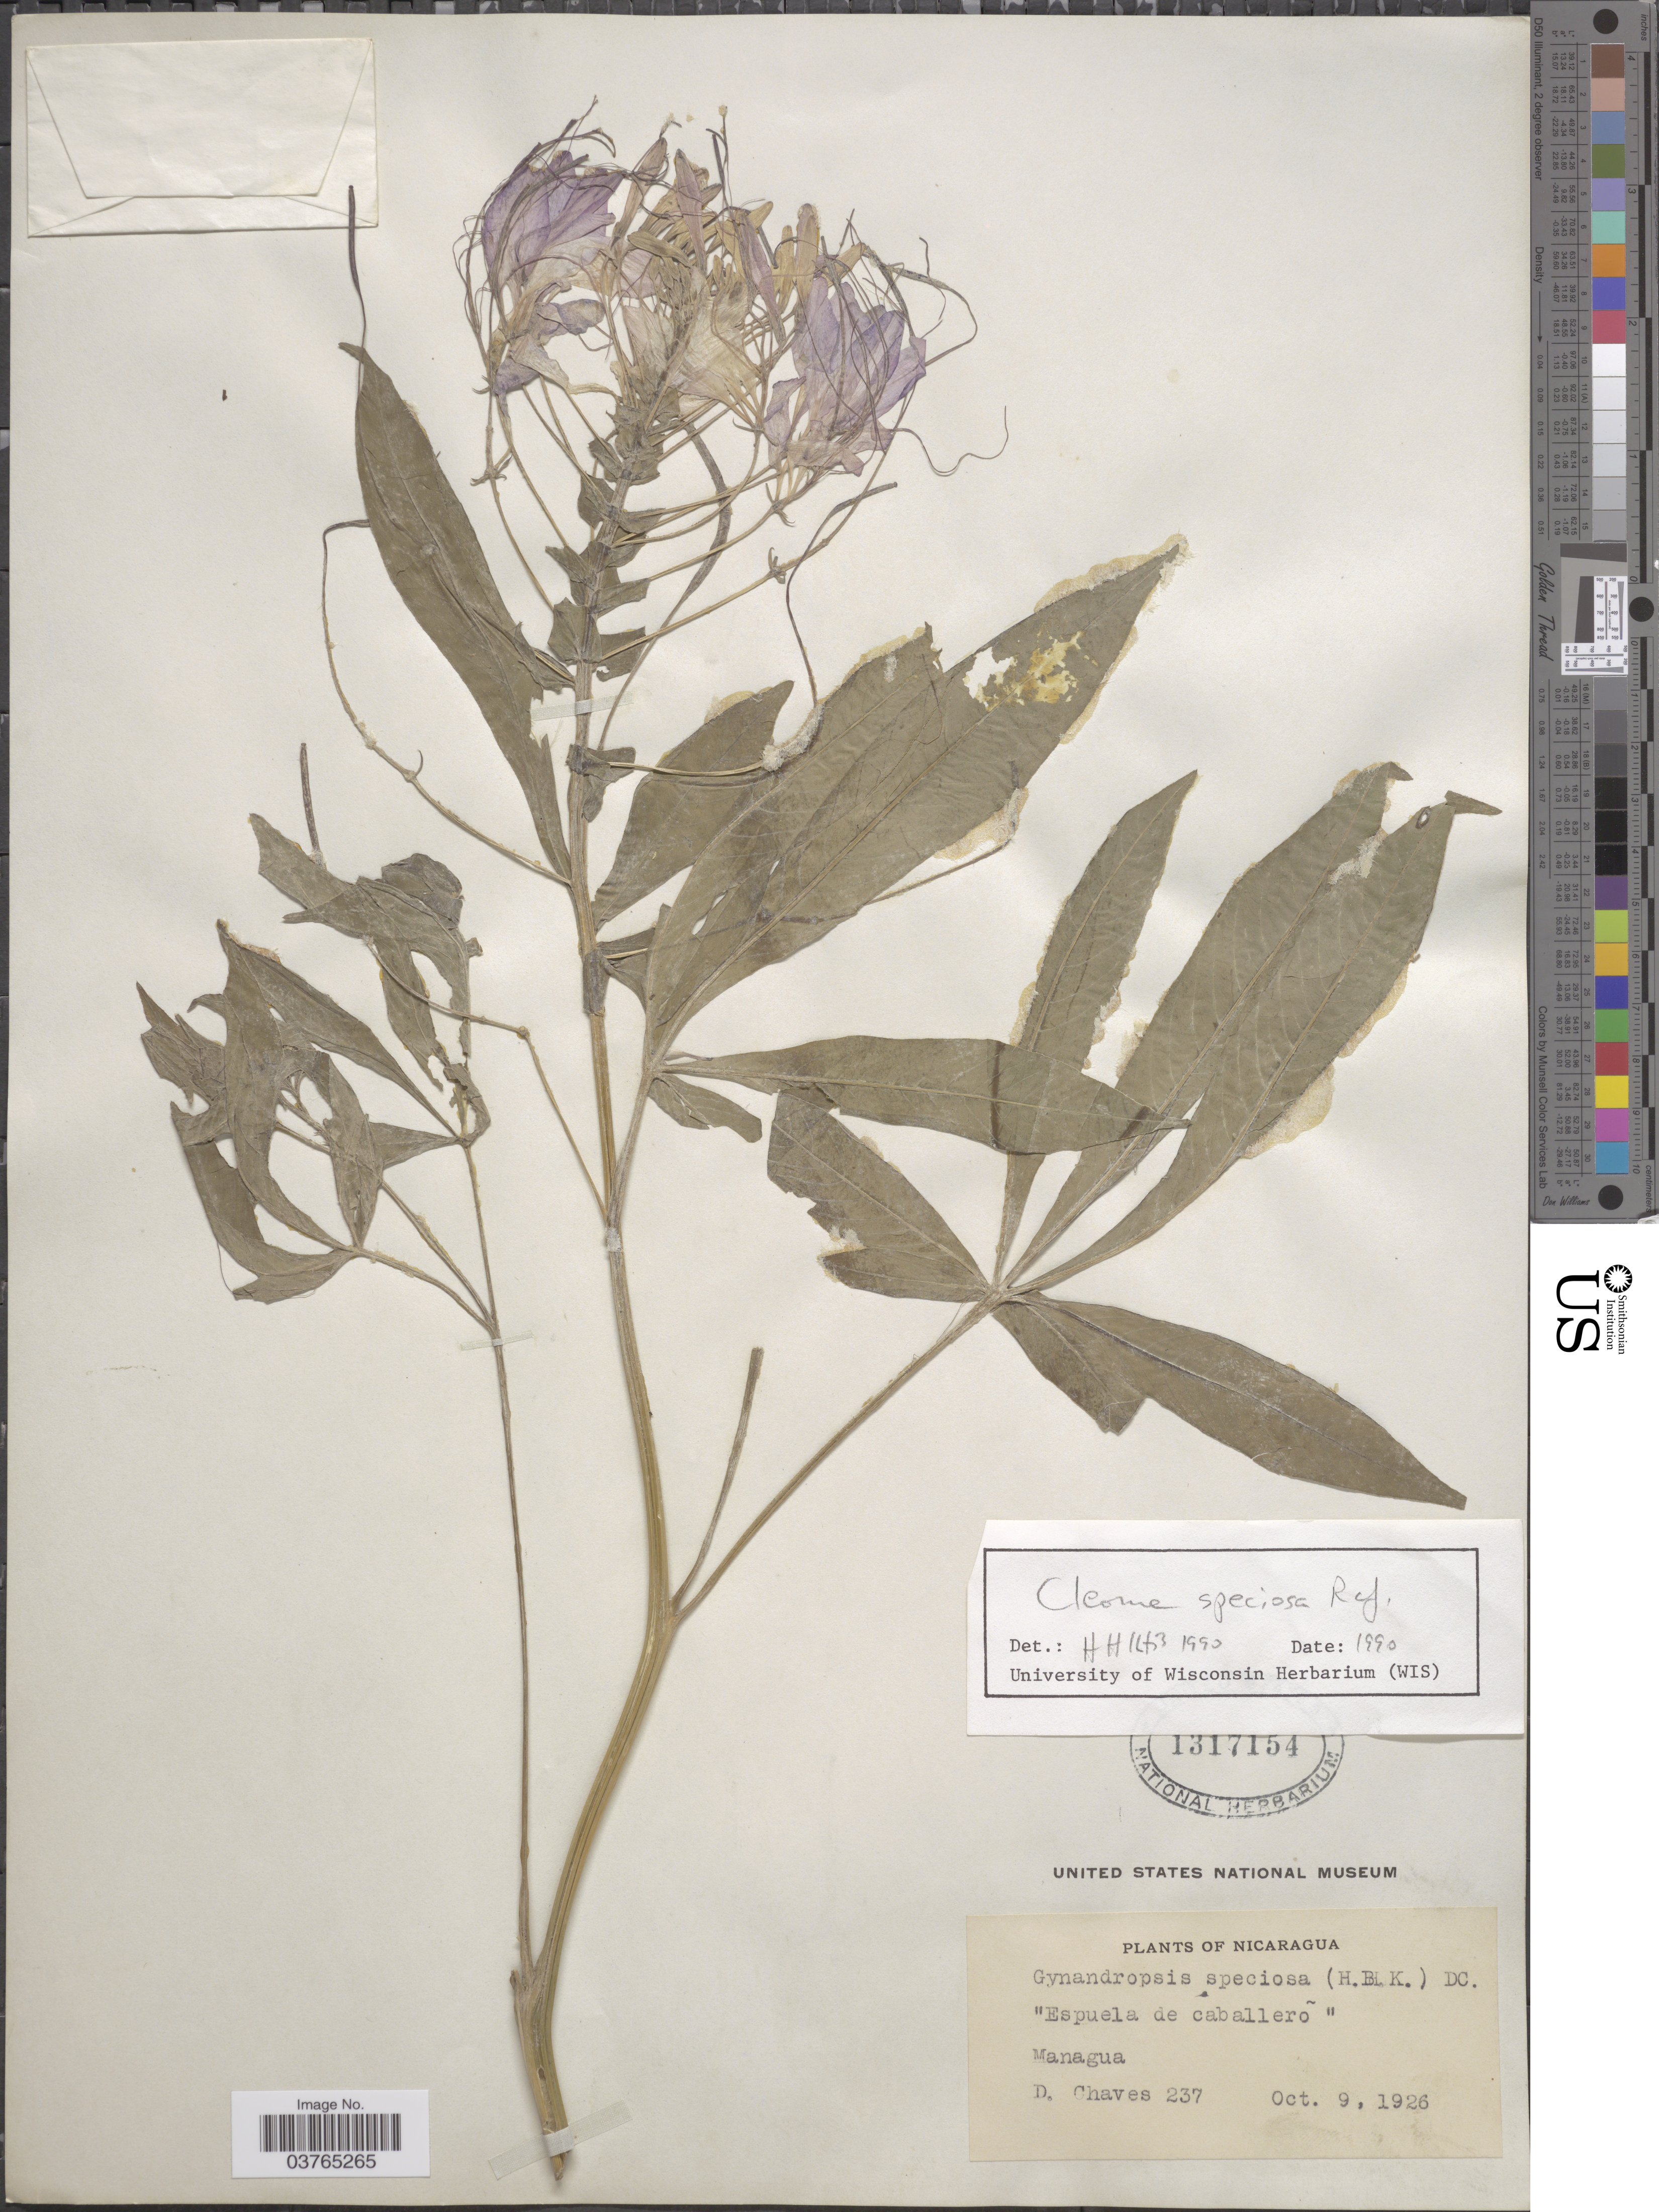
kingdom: Plantae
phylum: Tracheophyta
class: Magnoliopsida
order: Brassicales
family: Cleomaceae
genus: Cleoserrata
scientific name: Cleoserrata speciosa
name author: (Raf.) Iltis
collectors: D. Chaves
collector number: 237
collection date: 1926-10-09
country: Nicaragua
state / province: Managua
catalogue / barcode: US 1317154